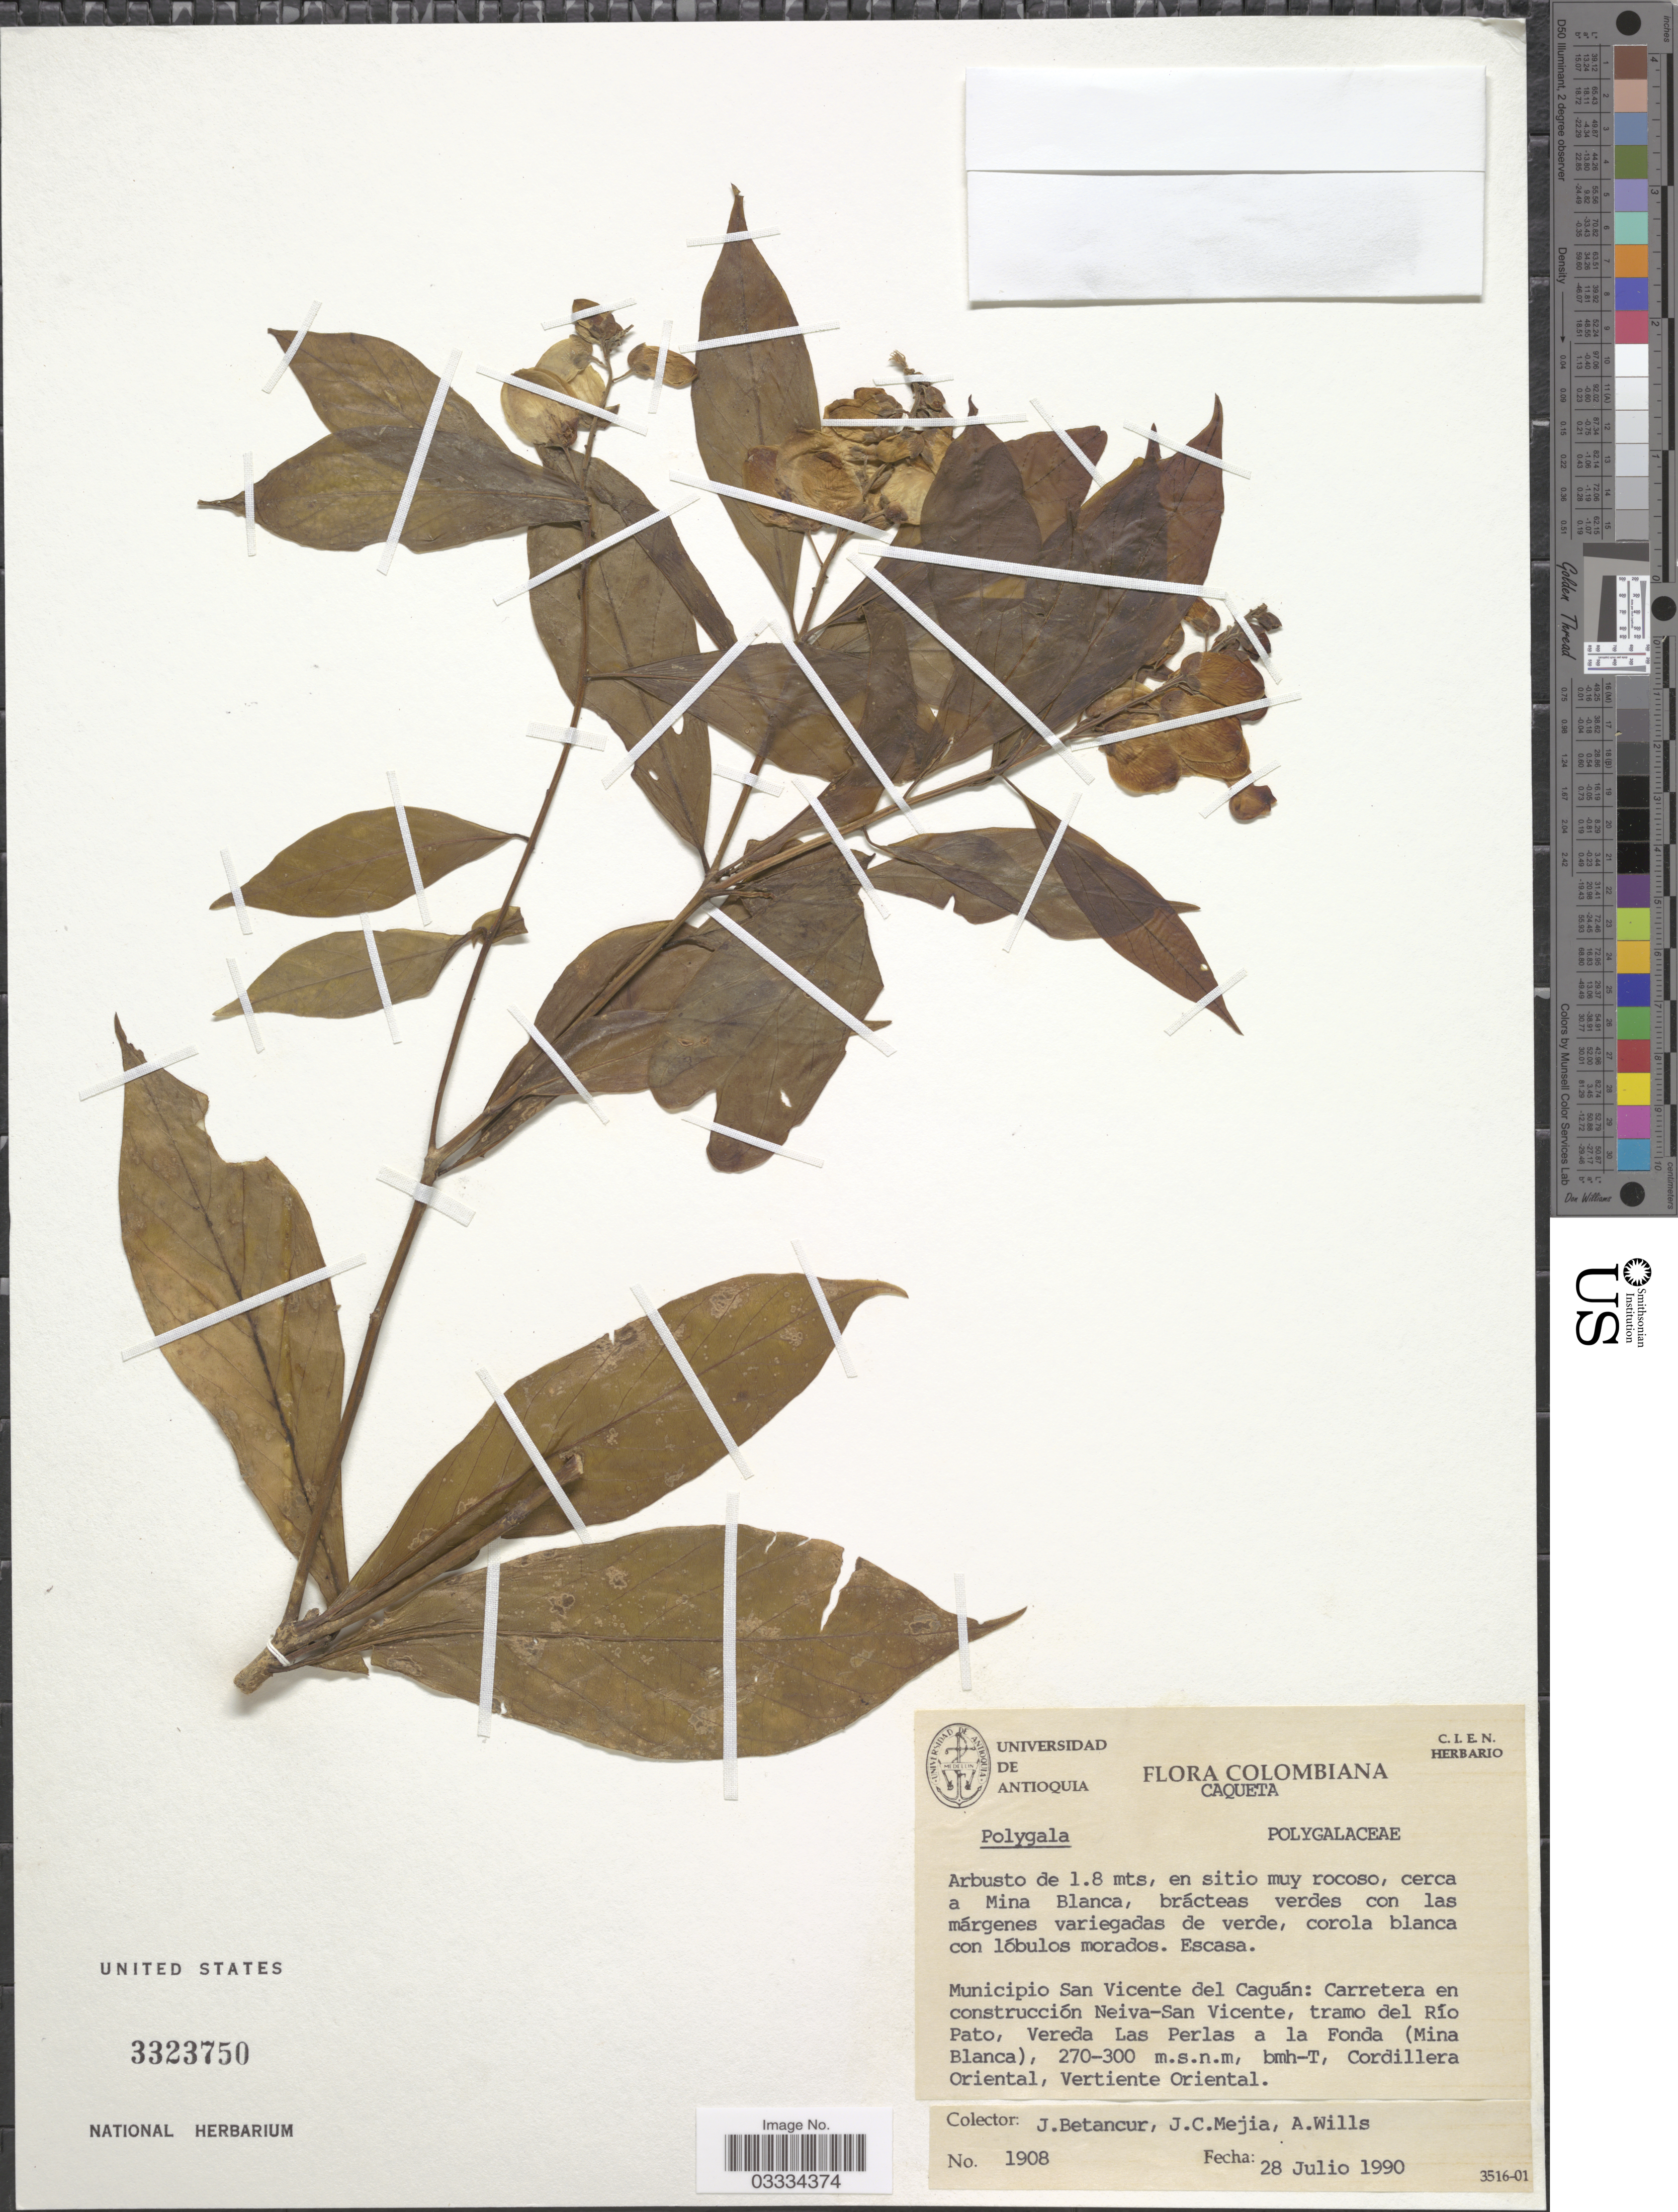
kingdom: Plantae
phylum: Tracheophyta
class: Magnoliopsida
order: Fabales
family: Polygalaceae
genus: Polygala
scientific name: Polygala sp.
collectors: J. Betancur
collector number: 1908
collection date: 1990-07-28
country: Colombia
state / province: Caquetá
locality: Municipio San Vicente del Caguán: Carretera en construcción Neiva-San Vicente, tramo del Río Pato, Vereda Las Perlas a la Fonda (Mina Blanca), bmh-T, Cordillera Oriental, Vertiente Oriental.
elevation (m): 270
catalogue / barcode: US 3323750